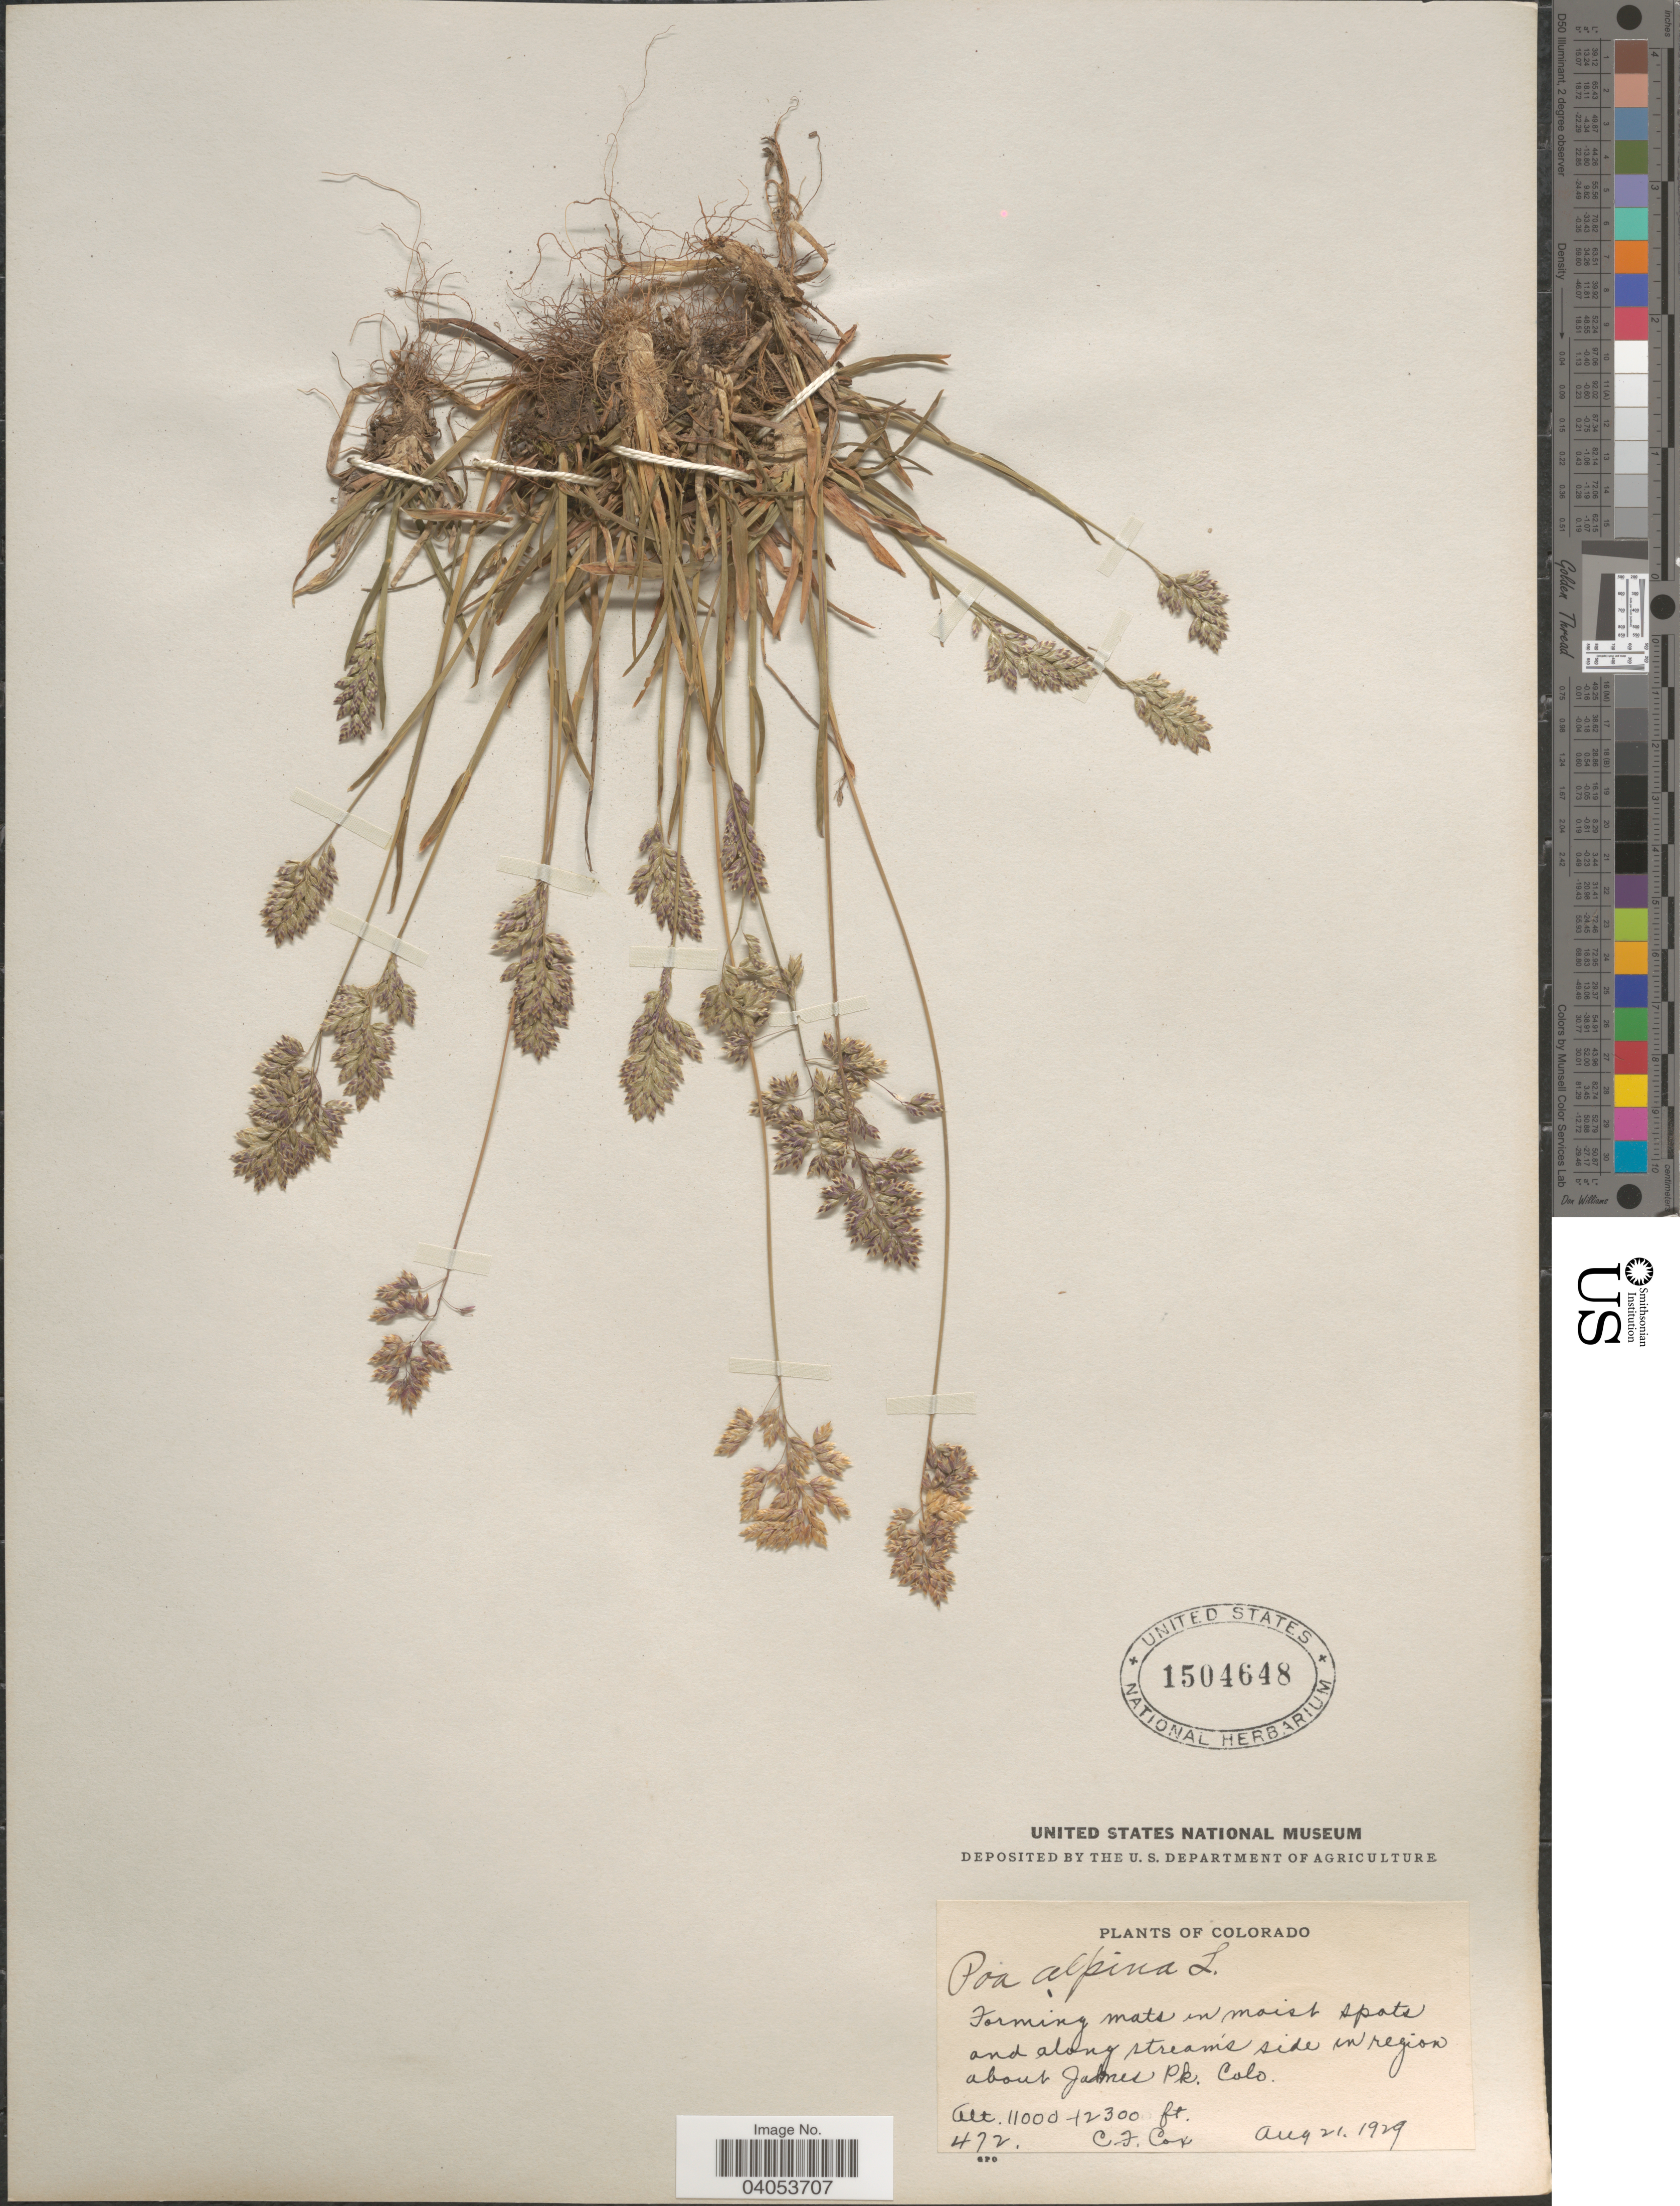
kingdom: Plantae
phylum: Tracheophyta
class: Liliopsida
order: Poales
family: Poaceae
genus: Poa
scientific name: Poa alpina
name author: L.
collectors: C. Cox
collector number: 472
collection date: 1929-08-21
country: United States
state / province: Colorado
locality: In moist spots and along stream's side in region about James Pk.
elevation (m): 3353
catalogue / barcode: US 1504648